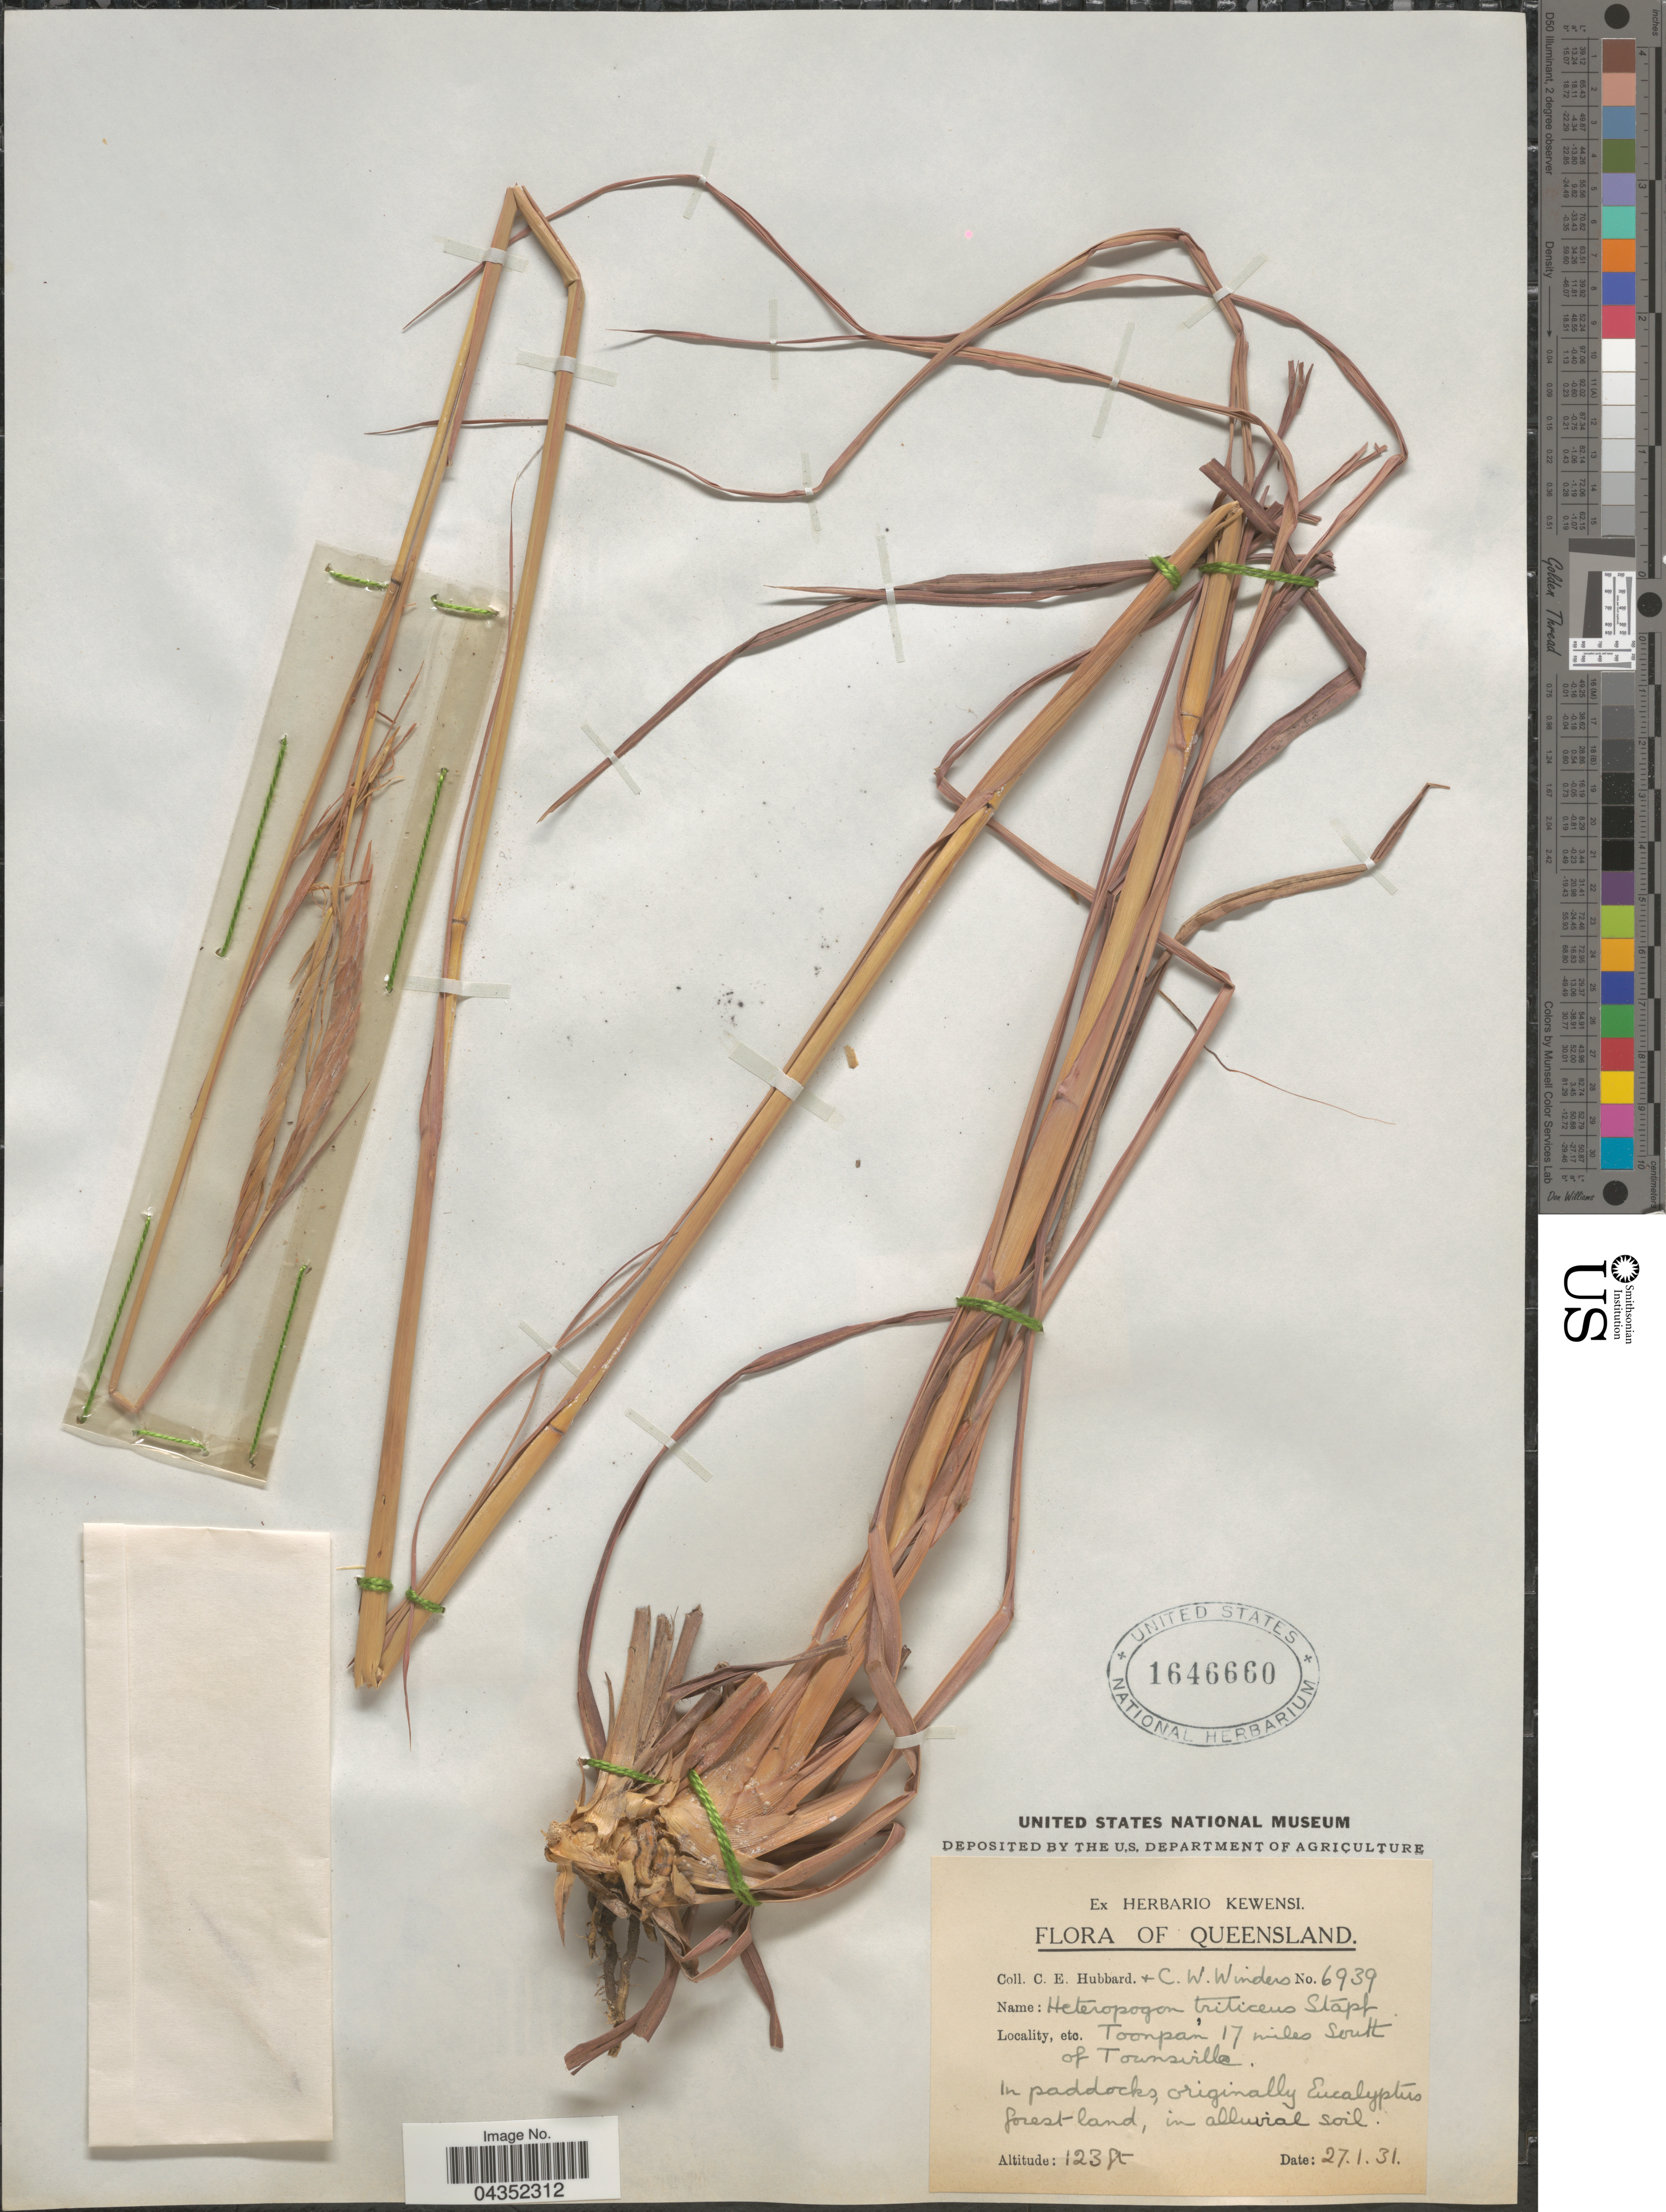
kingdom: Plantae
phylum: Tracheophyta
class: Liliopsida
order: Poales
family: Poaceae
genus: Heteropogon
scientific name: Heteropogon triticeus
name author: (R. Br.) Stapf ex Craib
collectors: C. E. Hubbard & C. Winders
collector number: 6939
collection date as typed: Transcribed d/m/y: 27/1/31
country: Australia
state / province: Queensland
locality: Toonpan 17 miles South of Townsville.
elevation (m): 37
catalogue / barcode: US 1646660